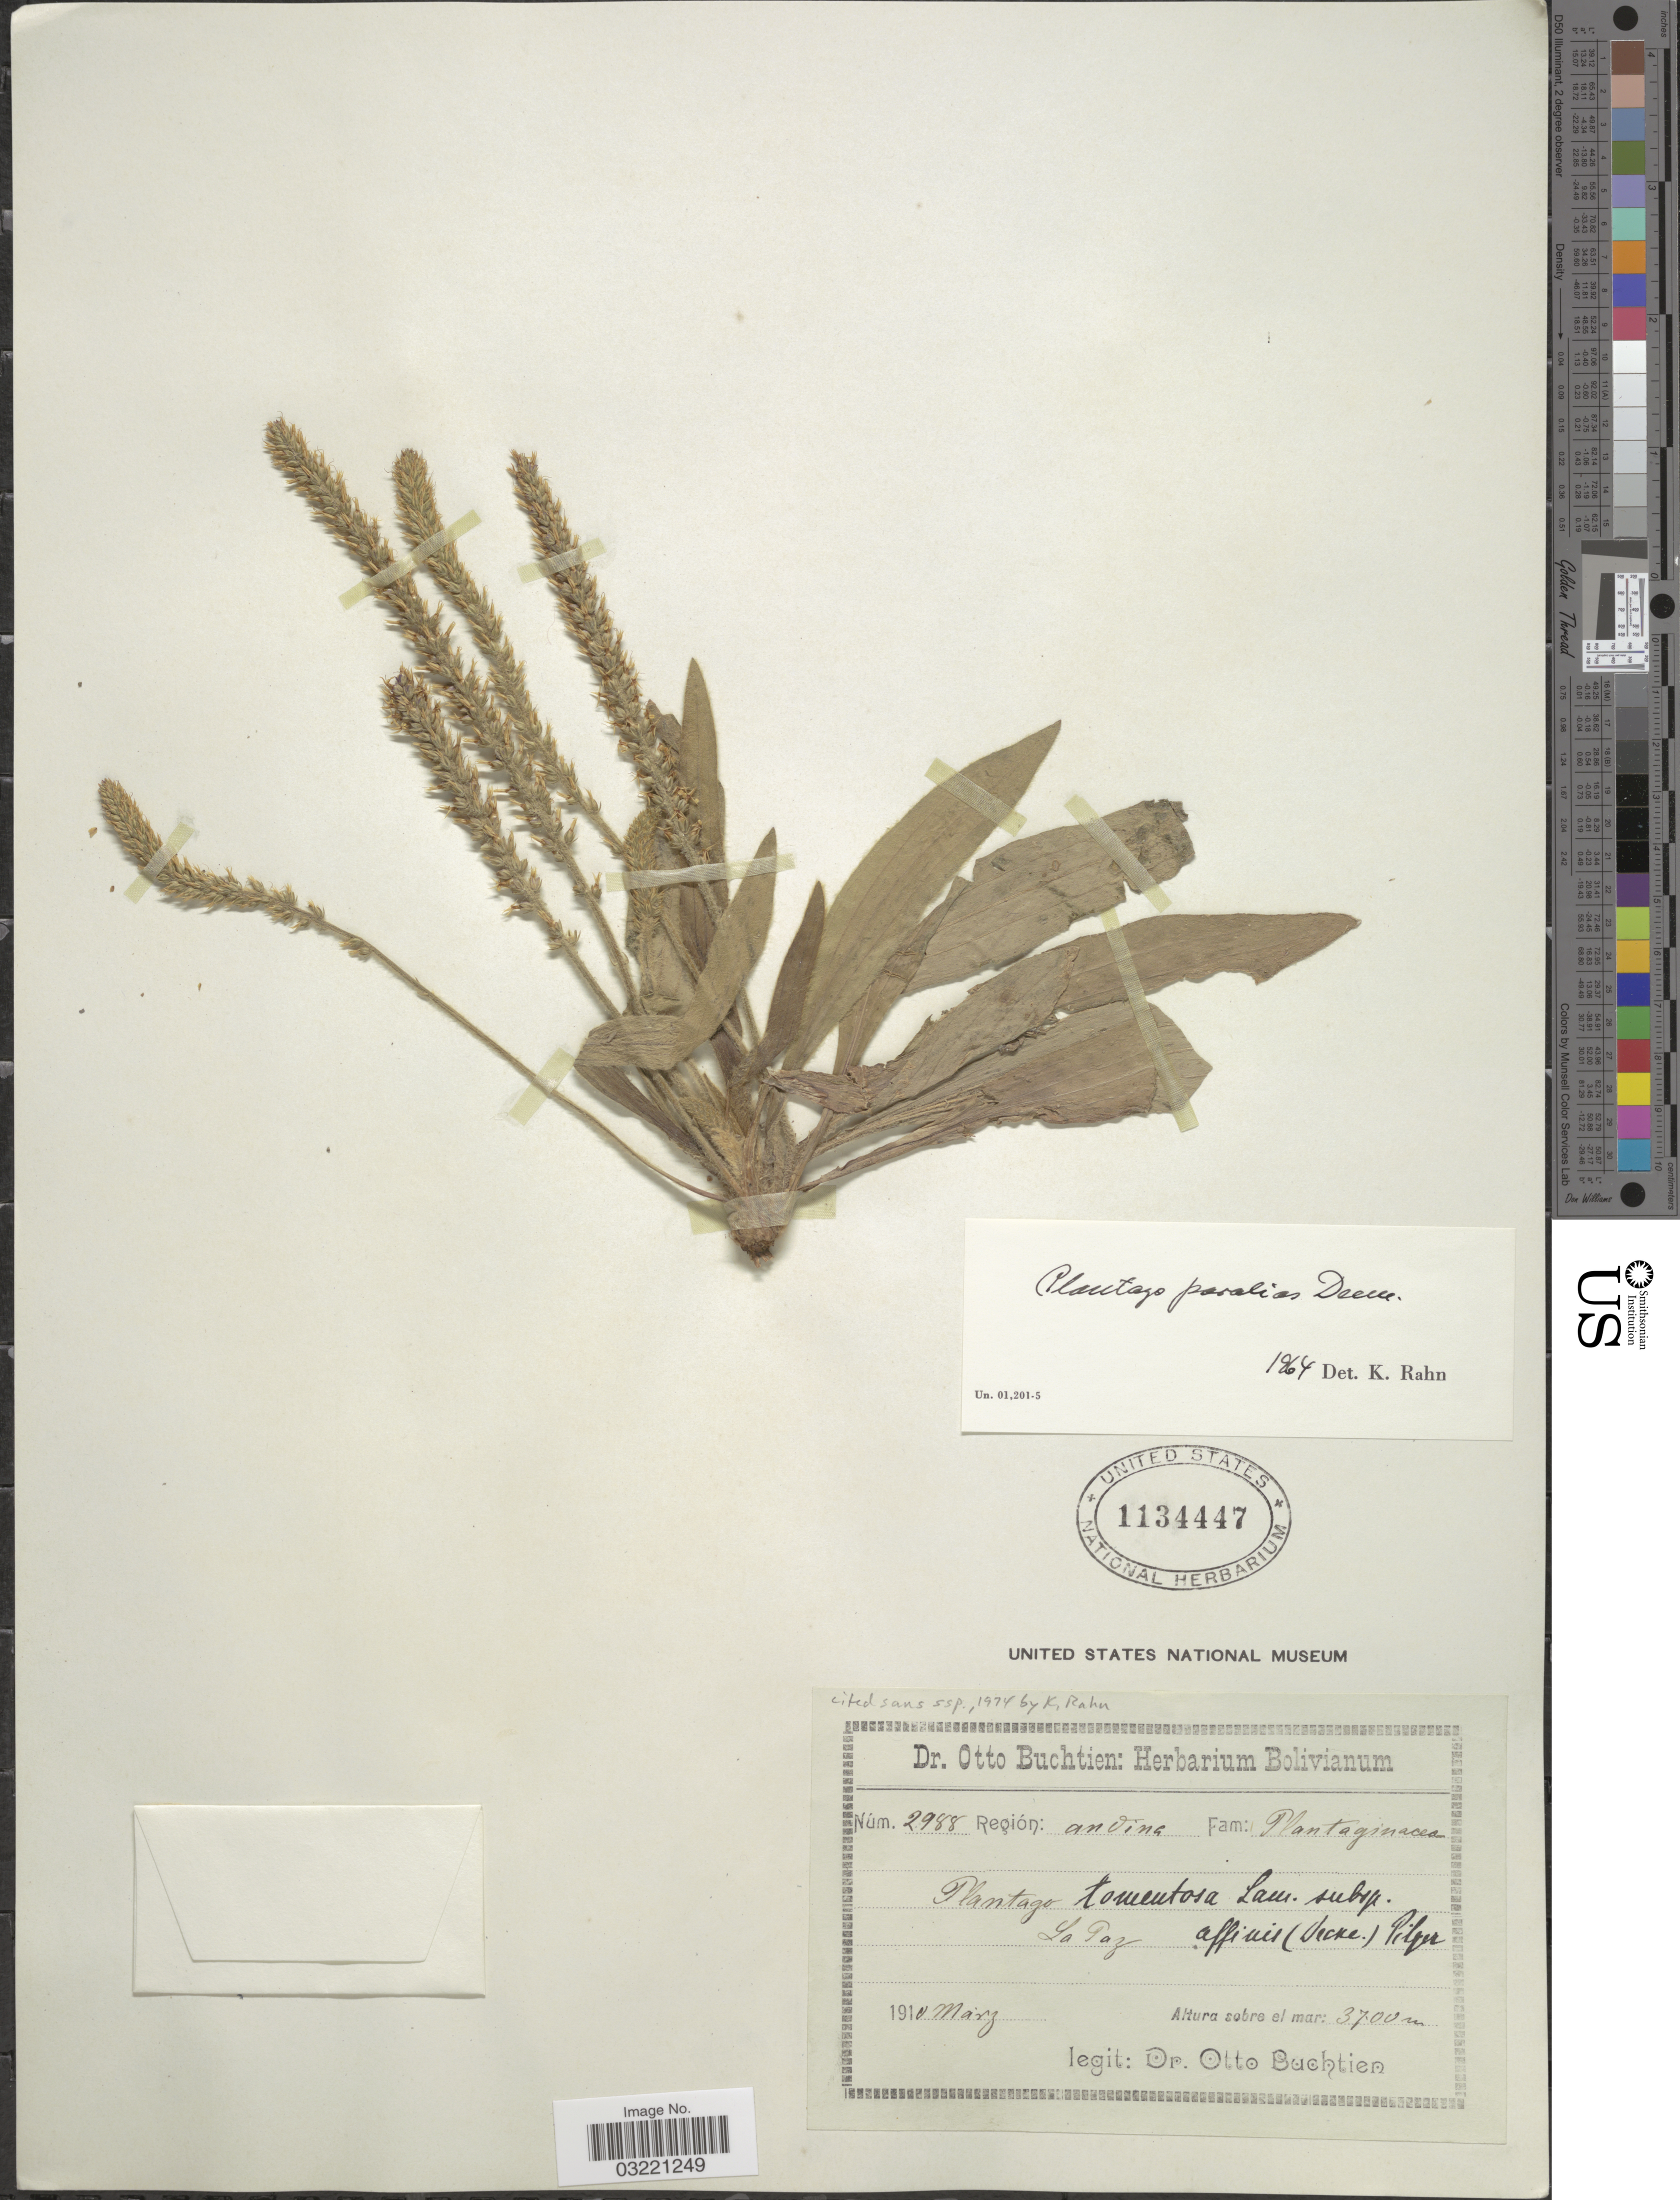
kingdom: Plantae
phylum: Tracheophyta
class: Magnoliopsida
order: Lamiales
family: Plantaginaceae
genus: Plantago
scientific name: Plantago tomentosa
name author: Lam.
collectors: O. Buchtien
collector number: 2988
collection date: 1910-03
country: Bolivia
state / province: La Paz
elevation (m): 3700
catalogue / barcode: US 1134447